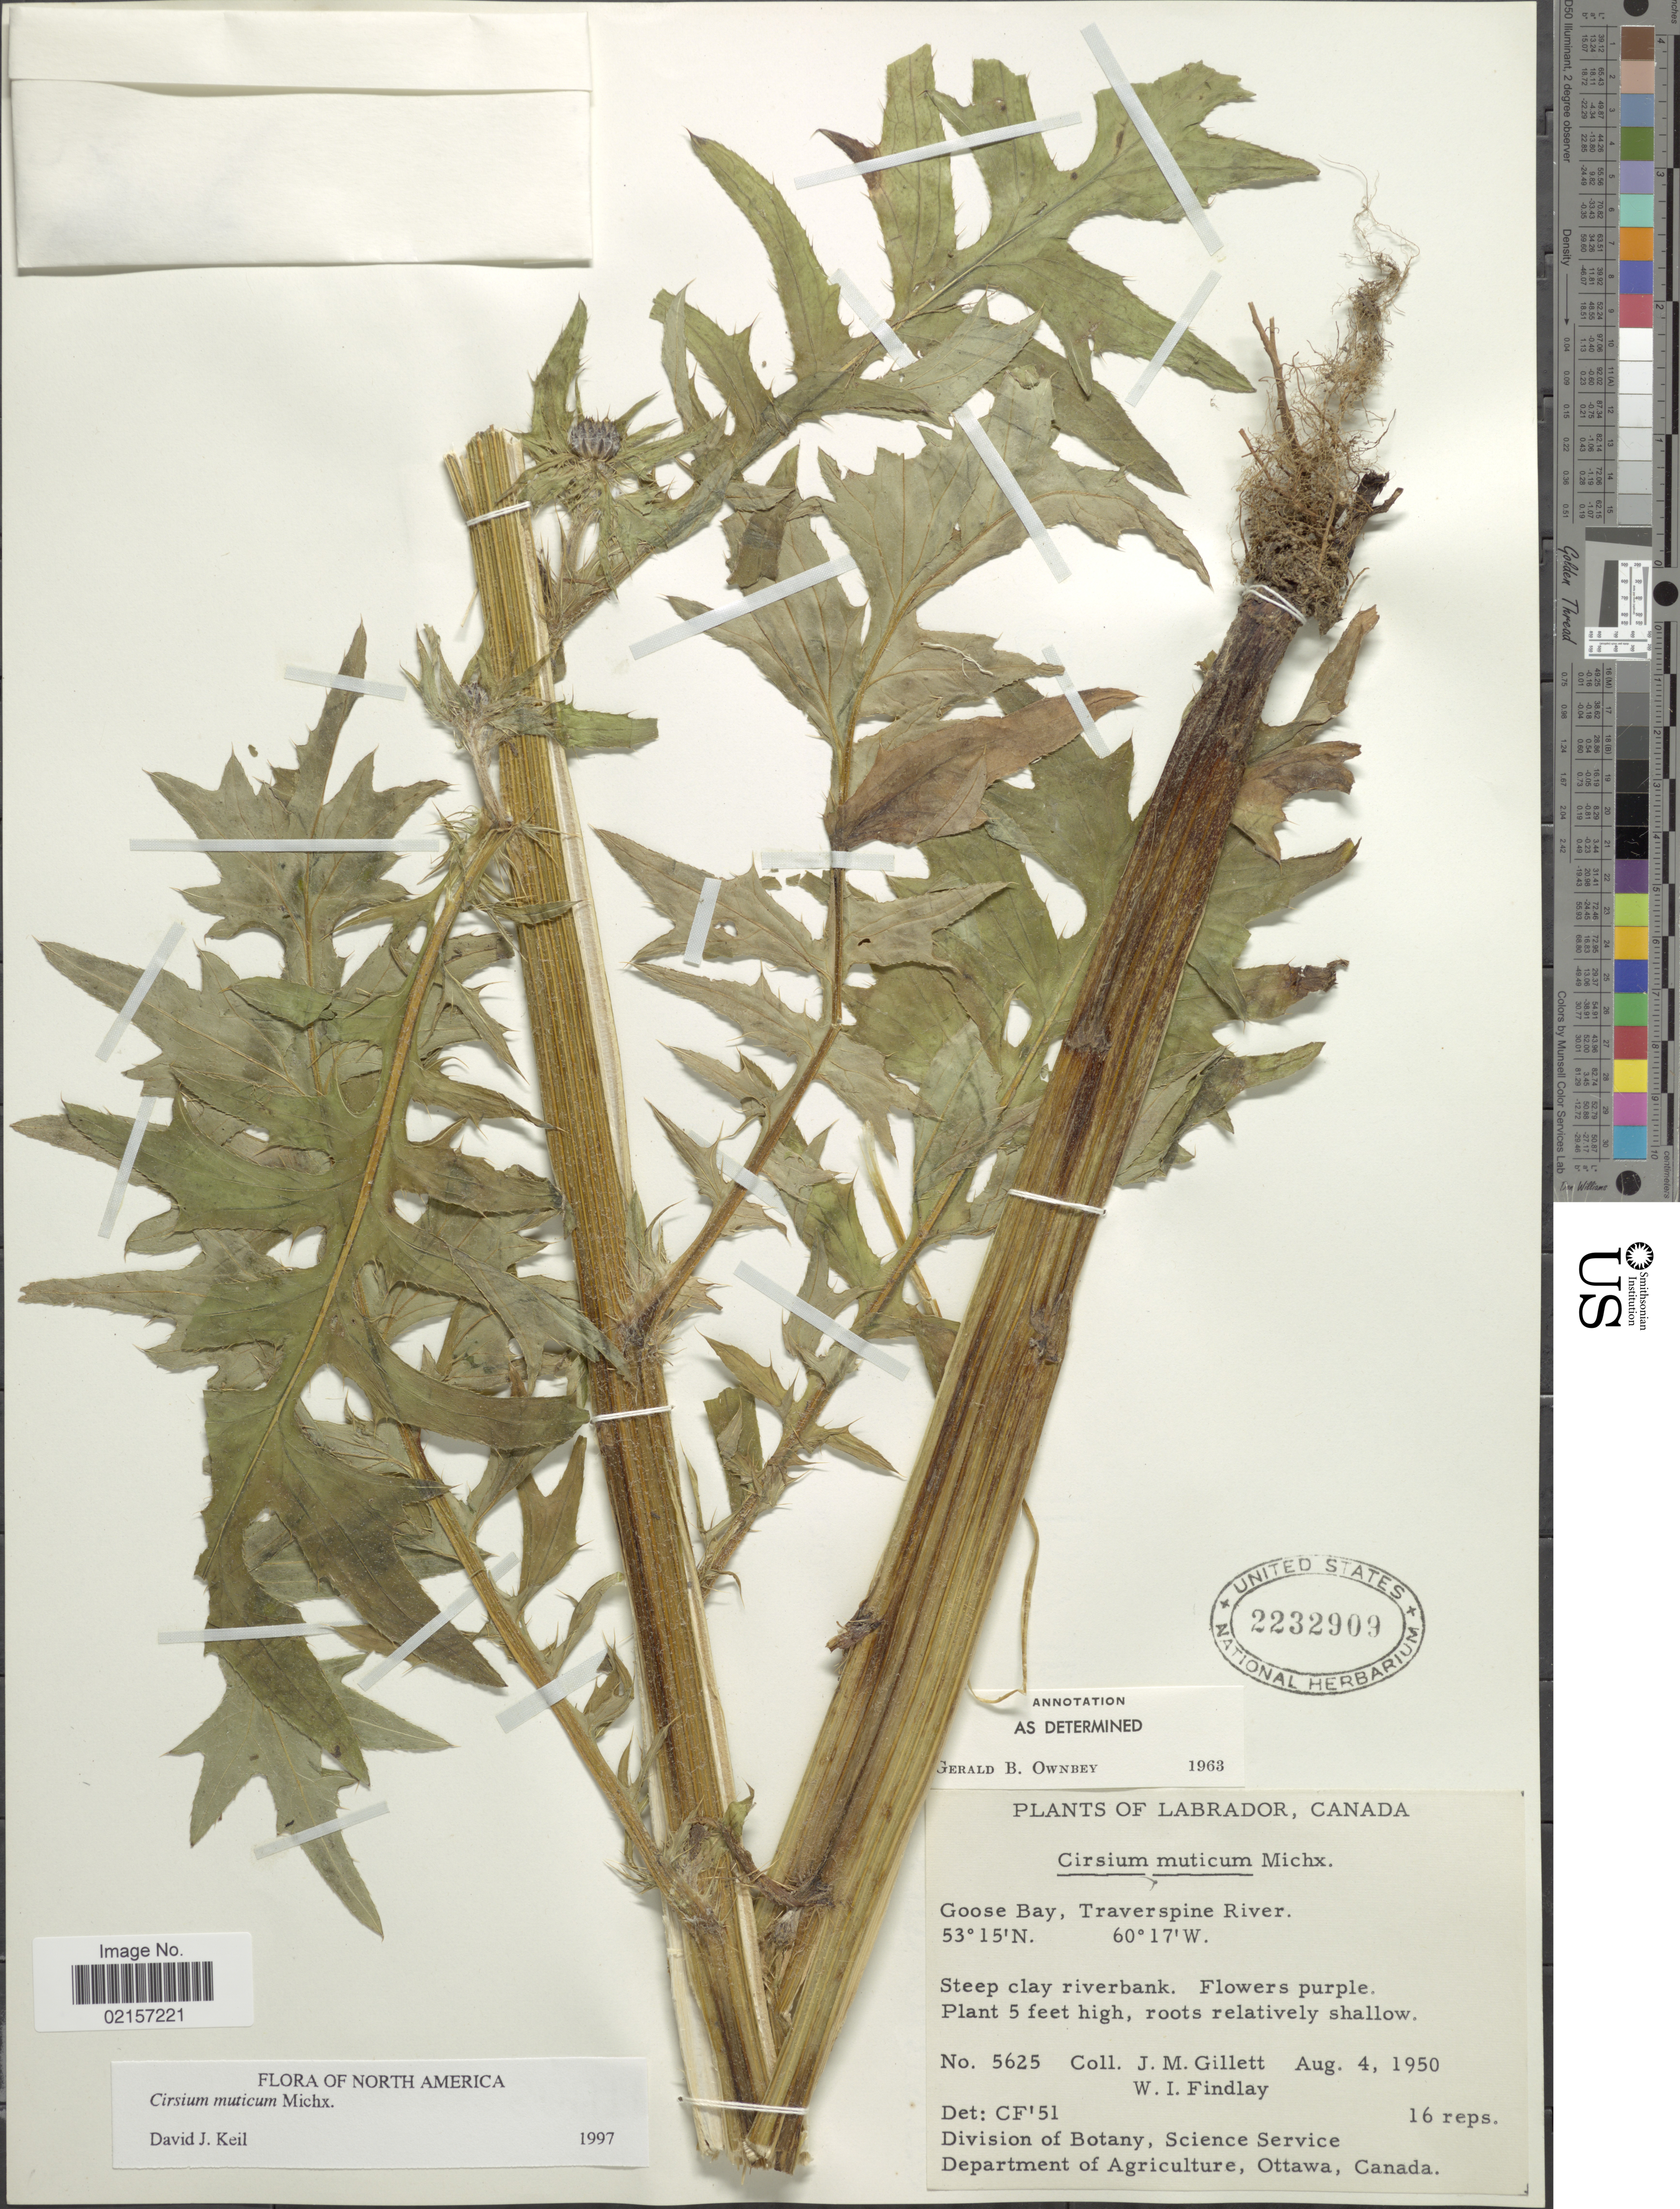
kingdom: Plantae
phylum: Tracheophyta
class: Magnoliopsida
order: Asterales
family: Asteraceae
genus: Cirsium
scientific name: Cirsium muticum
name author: Michx.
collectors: J. M. Gillett & W. Findley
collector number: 5625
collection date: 1950-08-04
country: Canada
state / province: Newfoundland and Labrador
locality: Labrador, Goose Bay, Traverspine River, Steep clay riverbank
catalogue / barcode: US 2232909